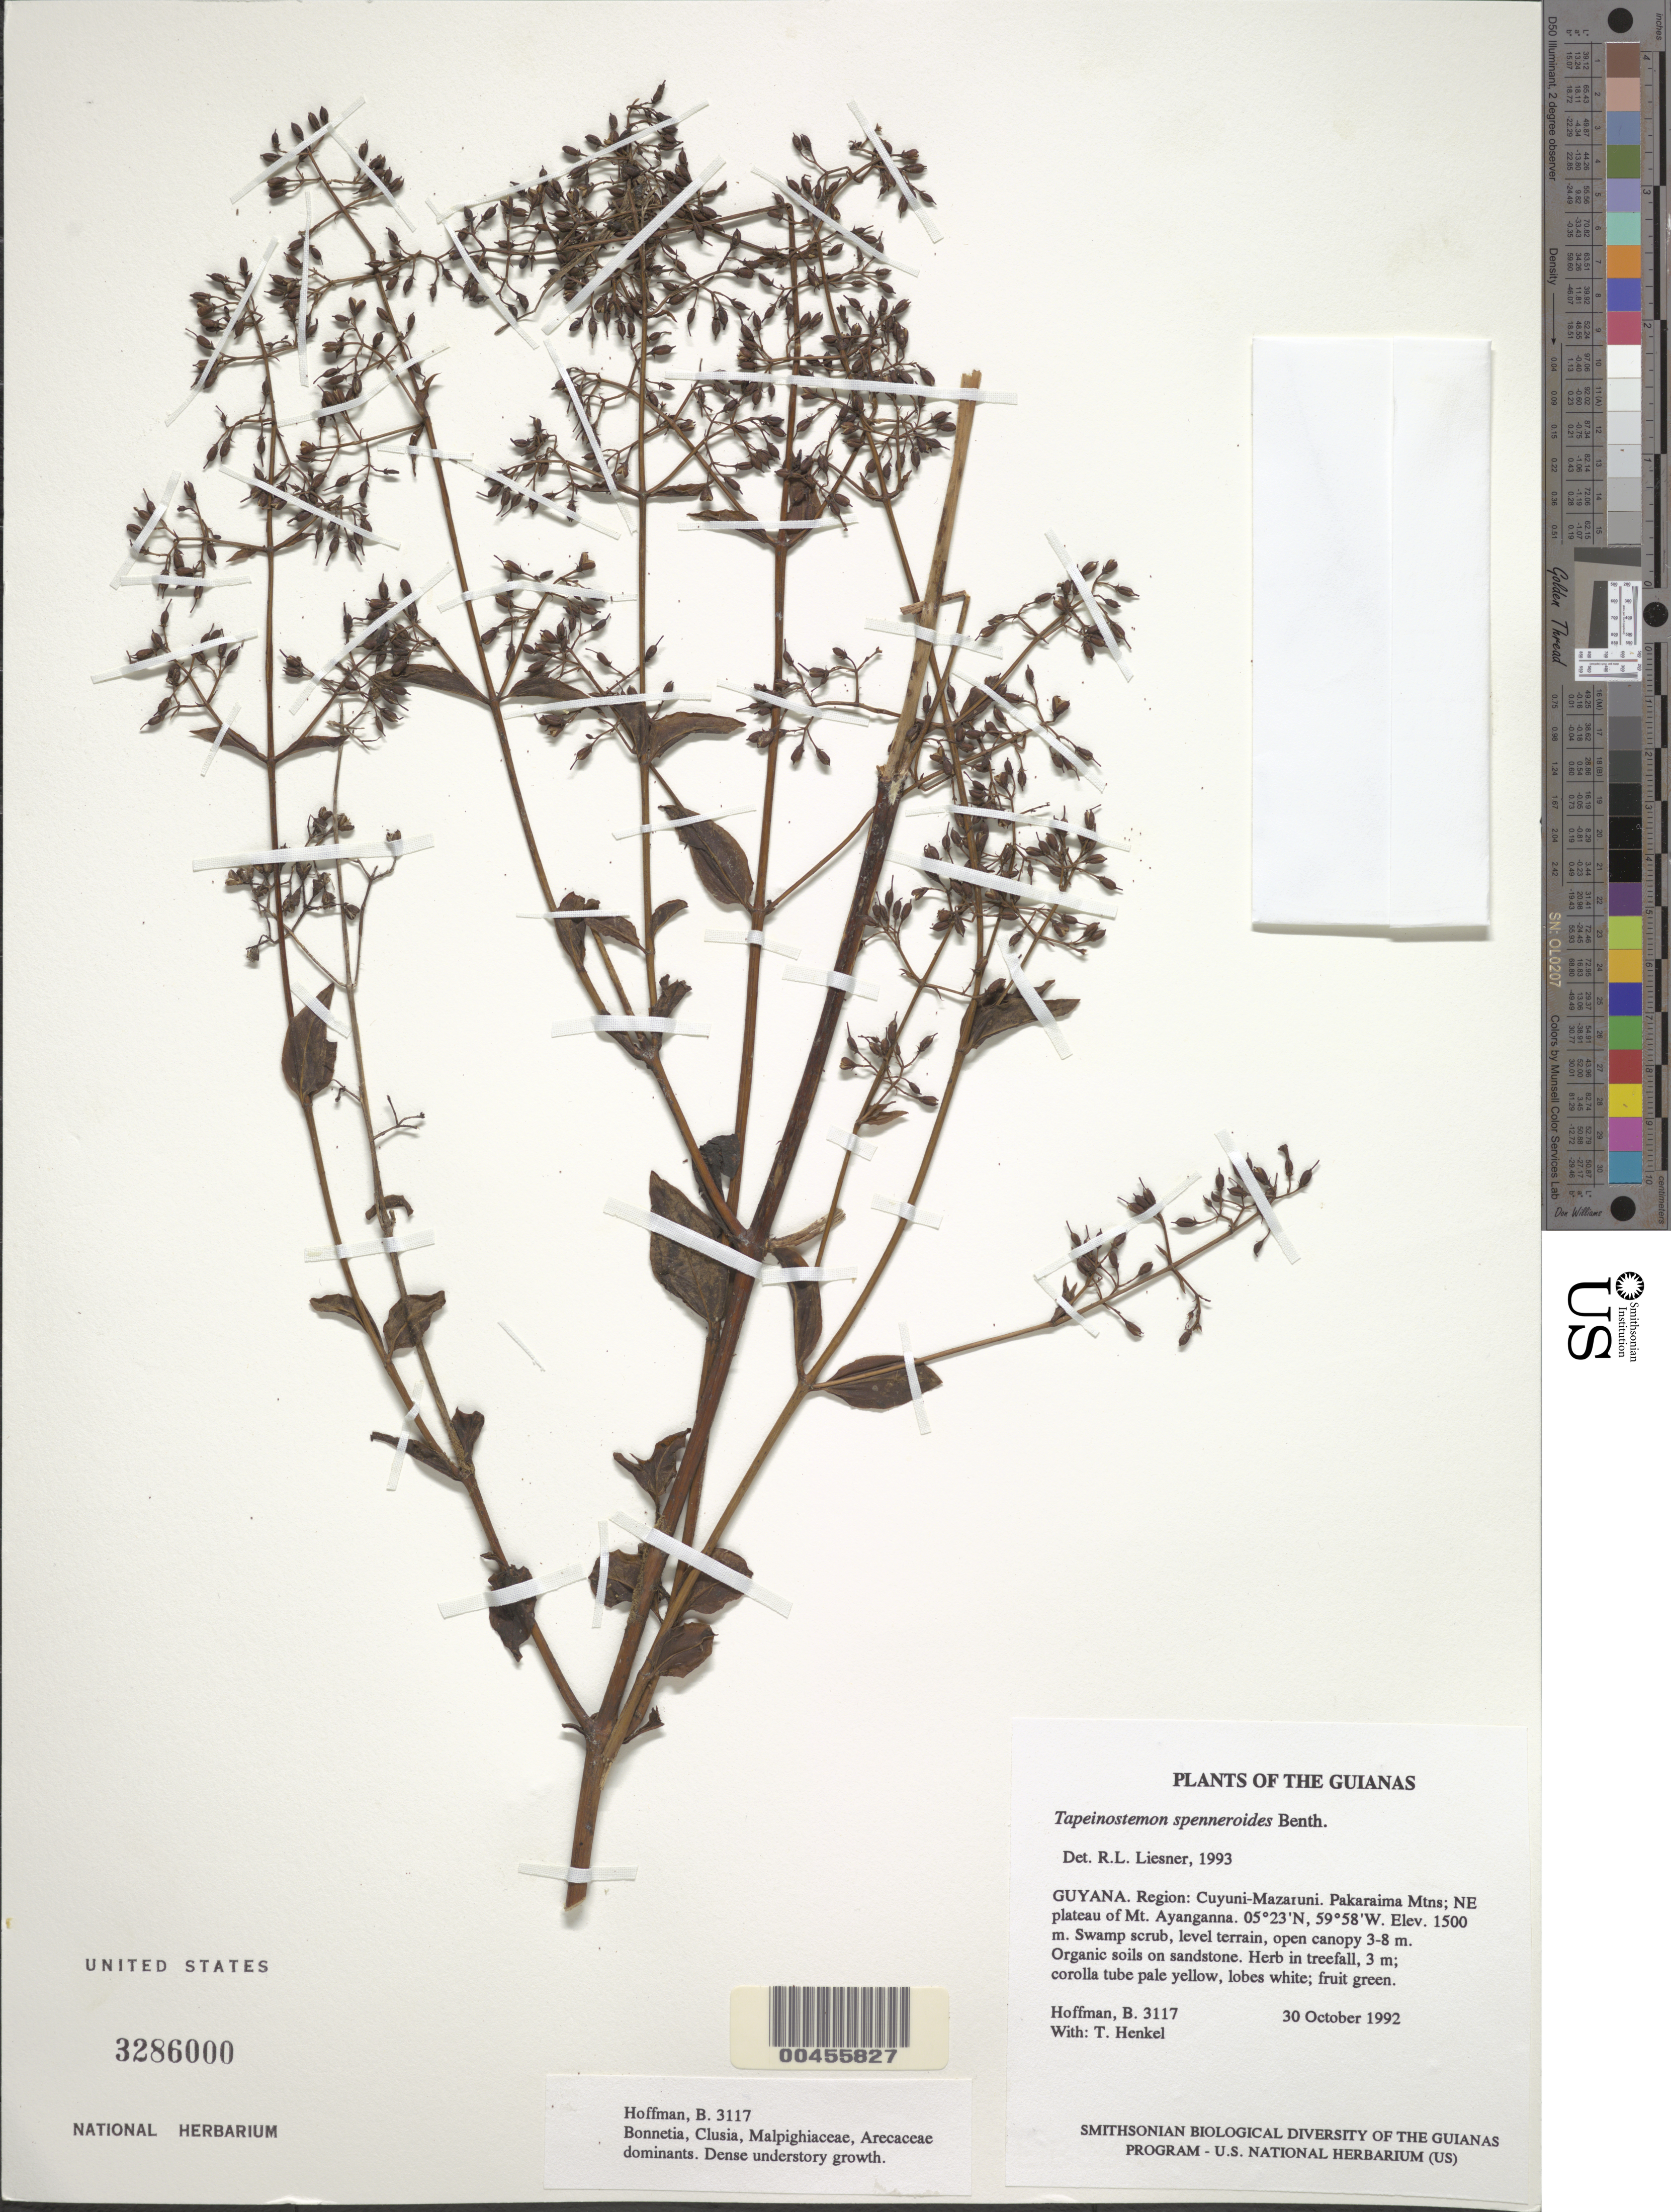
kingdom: Plantae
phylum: Tracheophyta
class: Magnoliopsida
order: Gentianales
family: Gentianaceae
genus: Tapeinostemon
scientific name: Tapeinostemon spenneroides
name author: Benth.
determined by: Liesner, R. L.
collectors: B. Hoffman & T. Henkel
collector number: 3117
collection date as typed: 30 October 1992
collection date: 1992-10-30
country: Guyana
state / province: Cuyuni-Mazaruni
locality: Pakaraima Mountains; NE plateau of Mt. Ayanganna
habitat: Swamp scrub, level terrain, open canopy 3-8 m. Organic soils on sandstone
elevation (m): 1500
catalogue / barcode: US 3286000